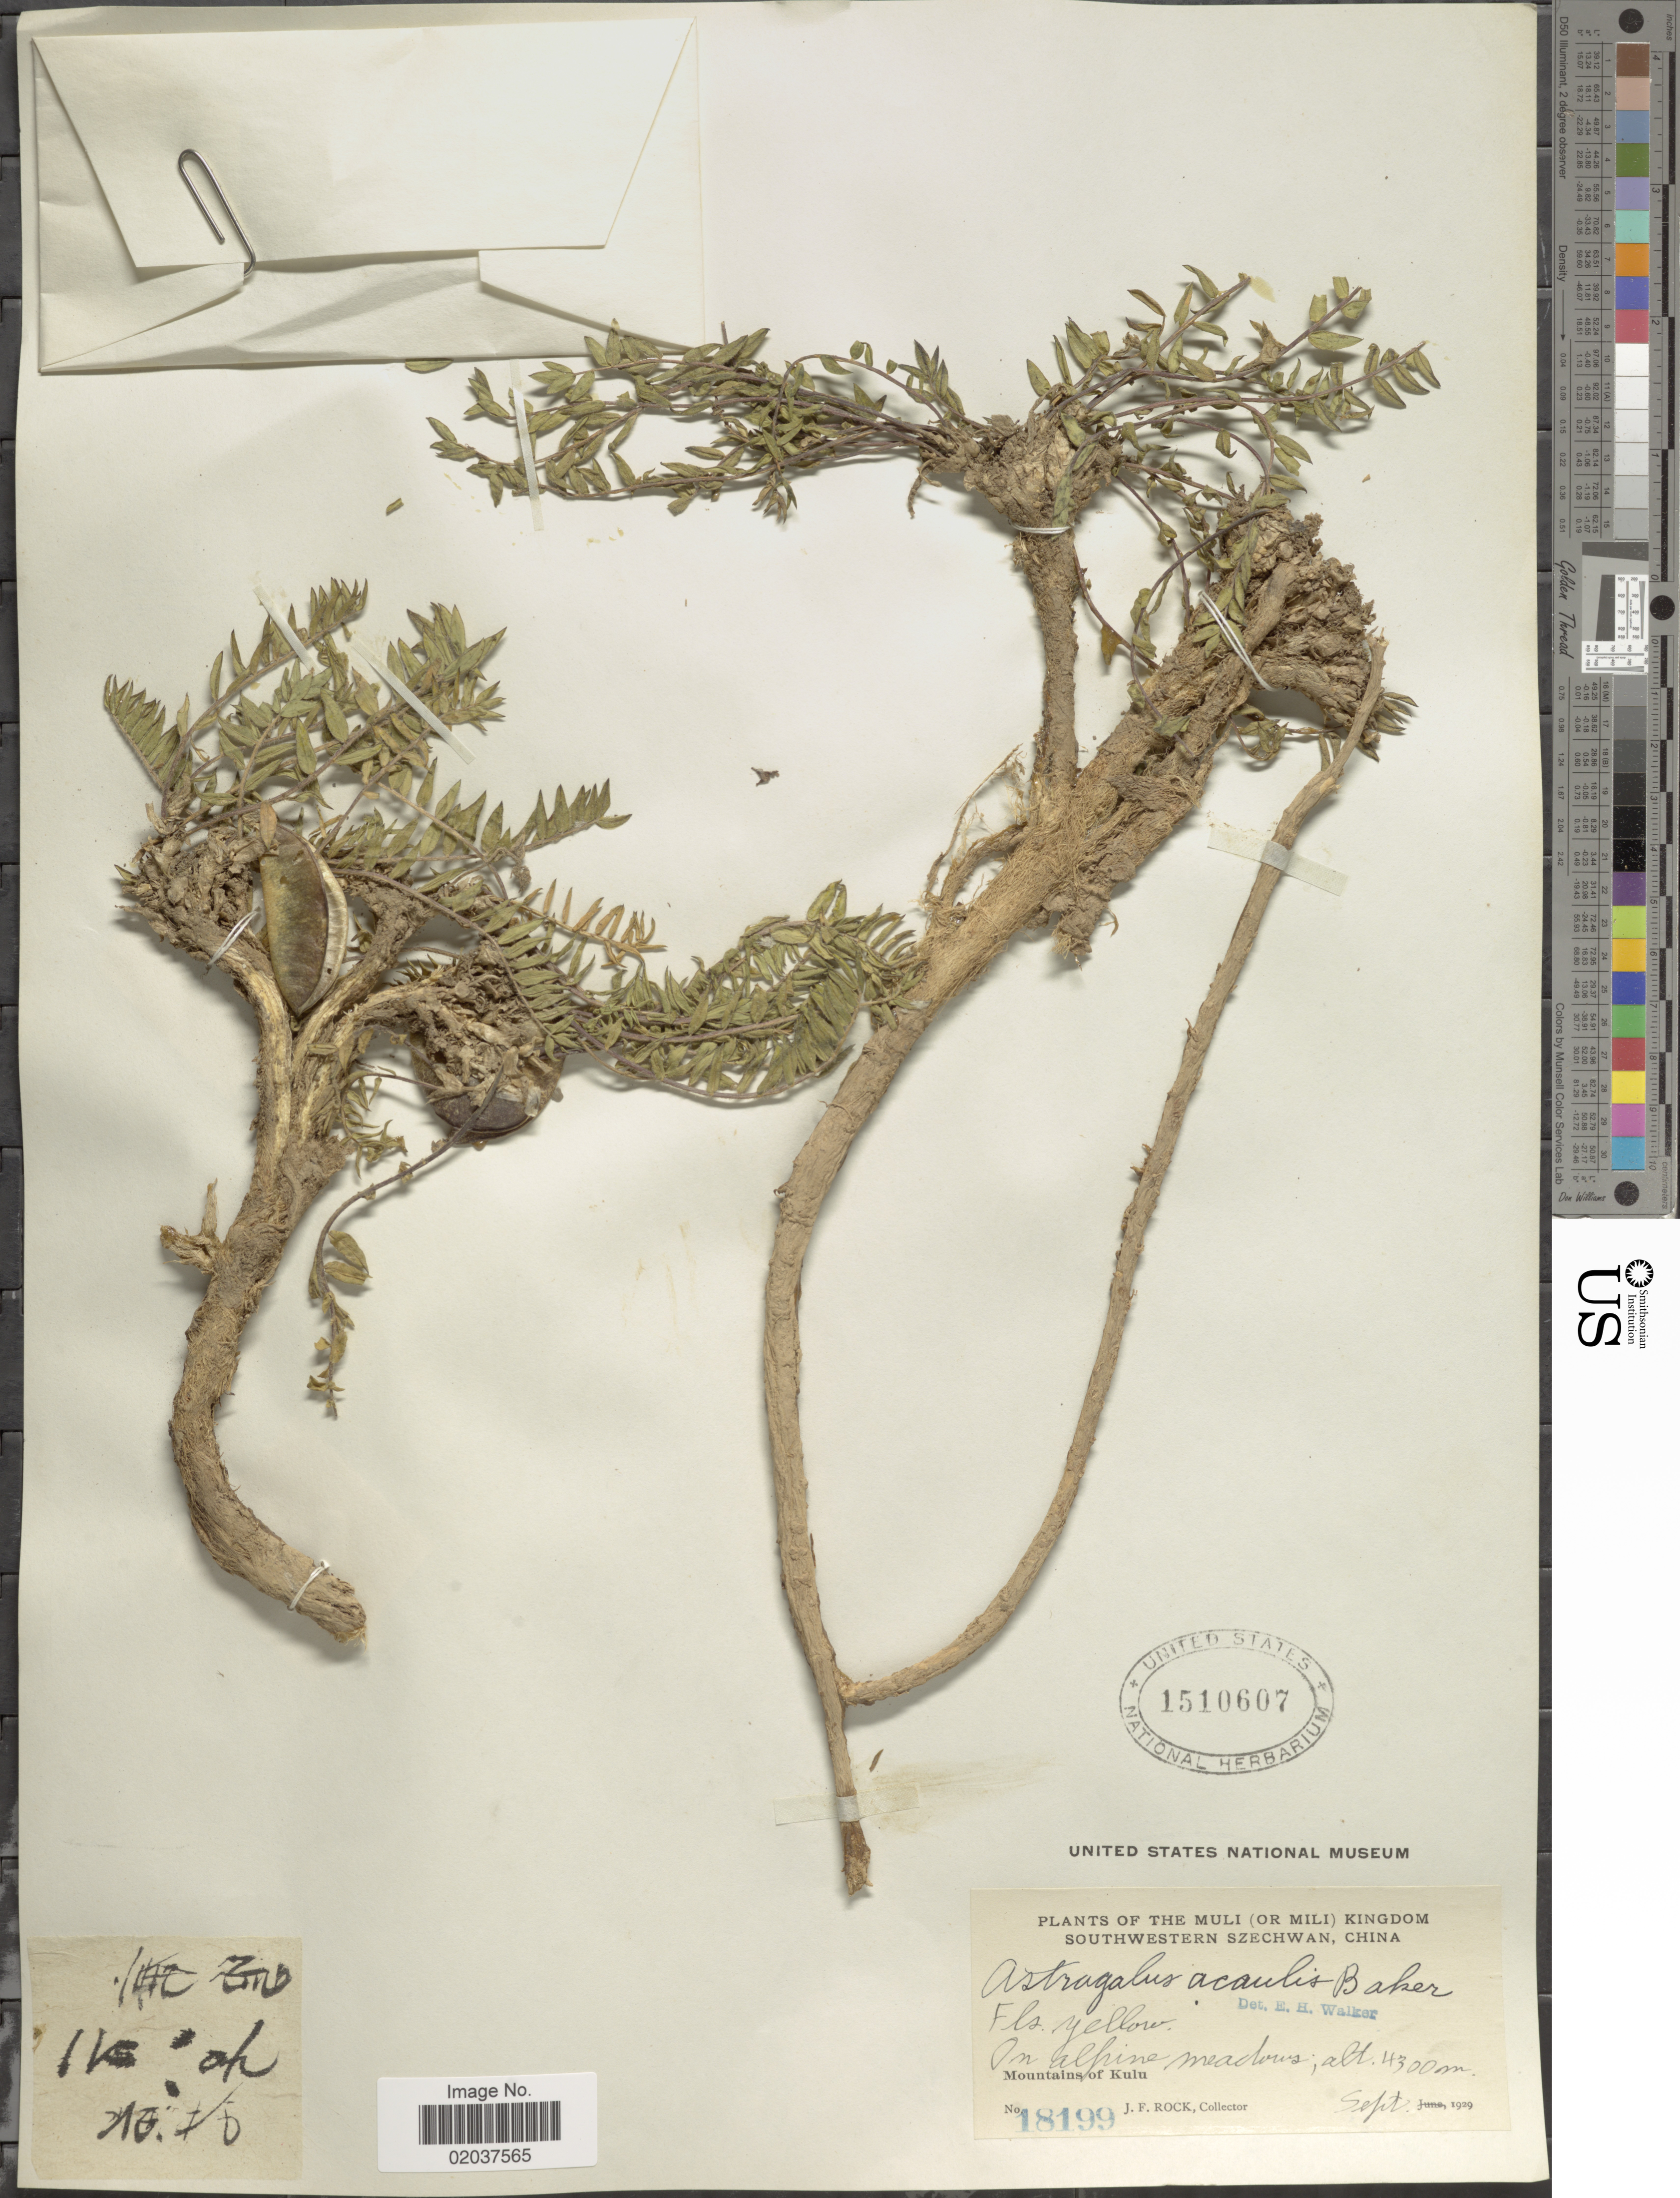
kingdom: Plantae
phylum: Tracheophyta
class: Magnoliopsida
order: Fabales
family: Fabaceae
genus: Astragalus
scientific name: Astragalus acaulis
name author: Baker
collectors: J. Rock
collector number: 18199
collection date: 1929-09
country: China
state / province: Sichuan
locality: Muli (or Mili) Kingdom, southwestern Szechwan, Mountains of Kulu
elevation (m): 4300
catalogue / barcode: US 1510607